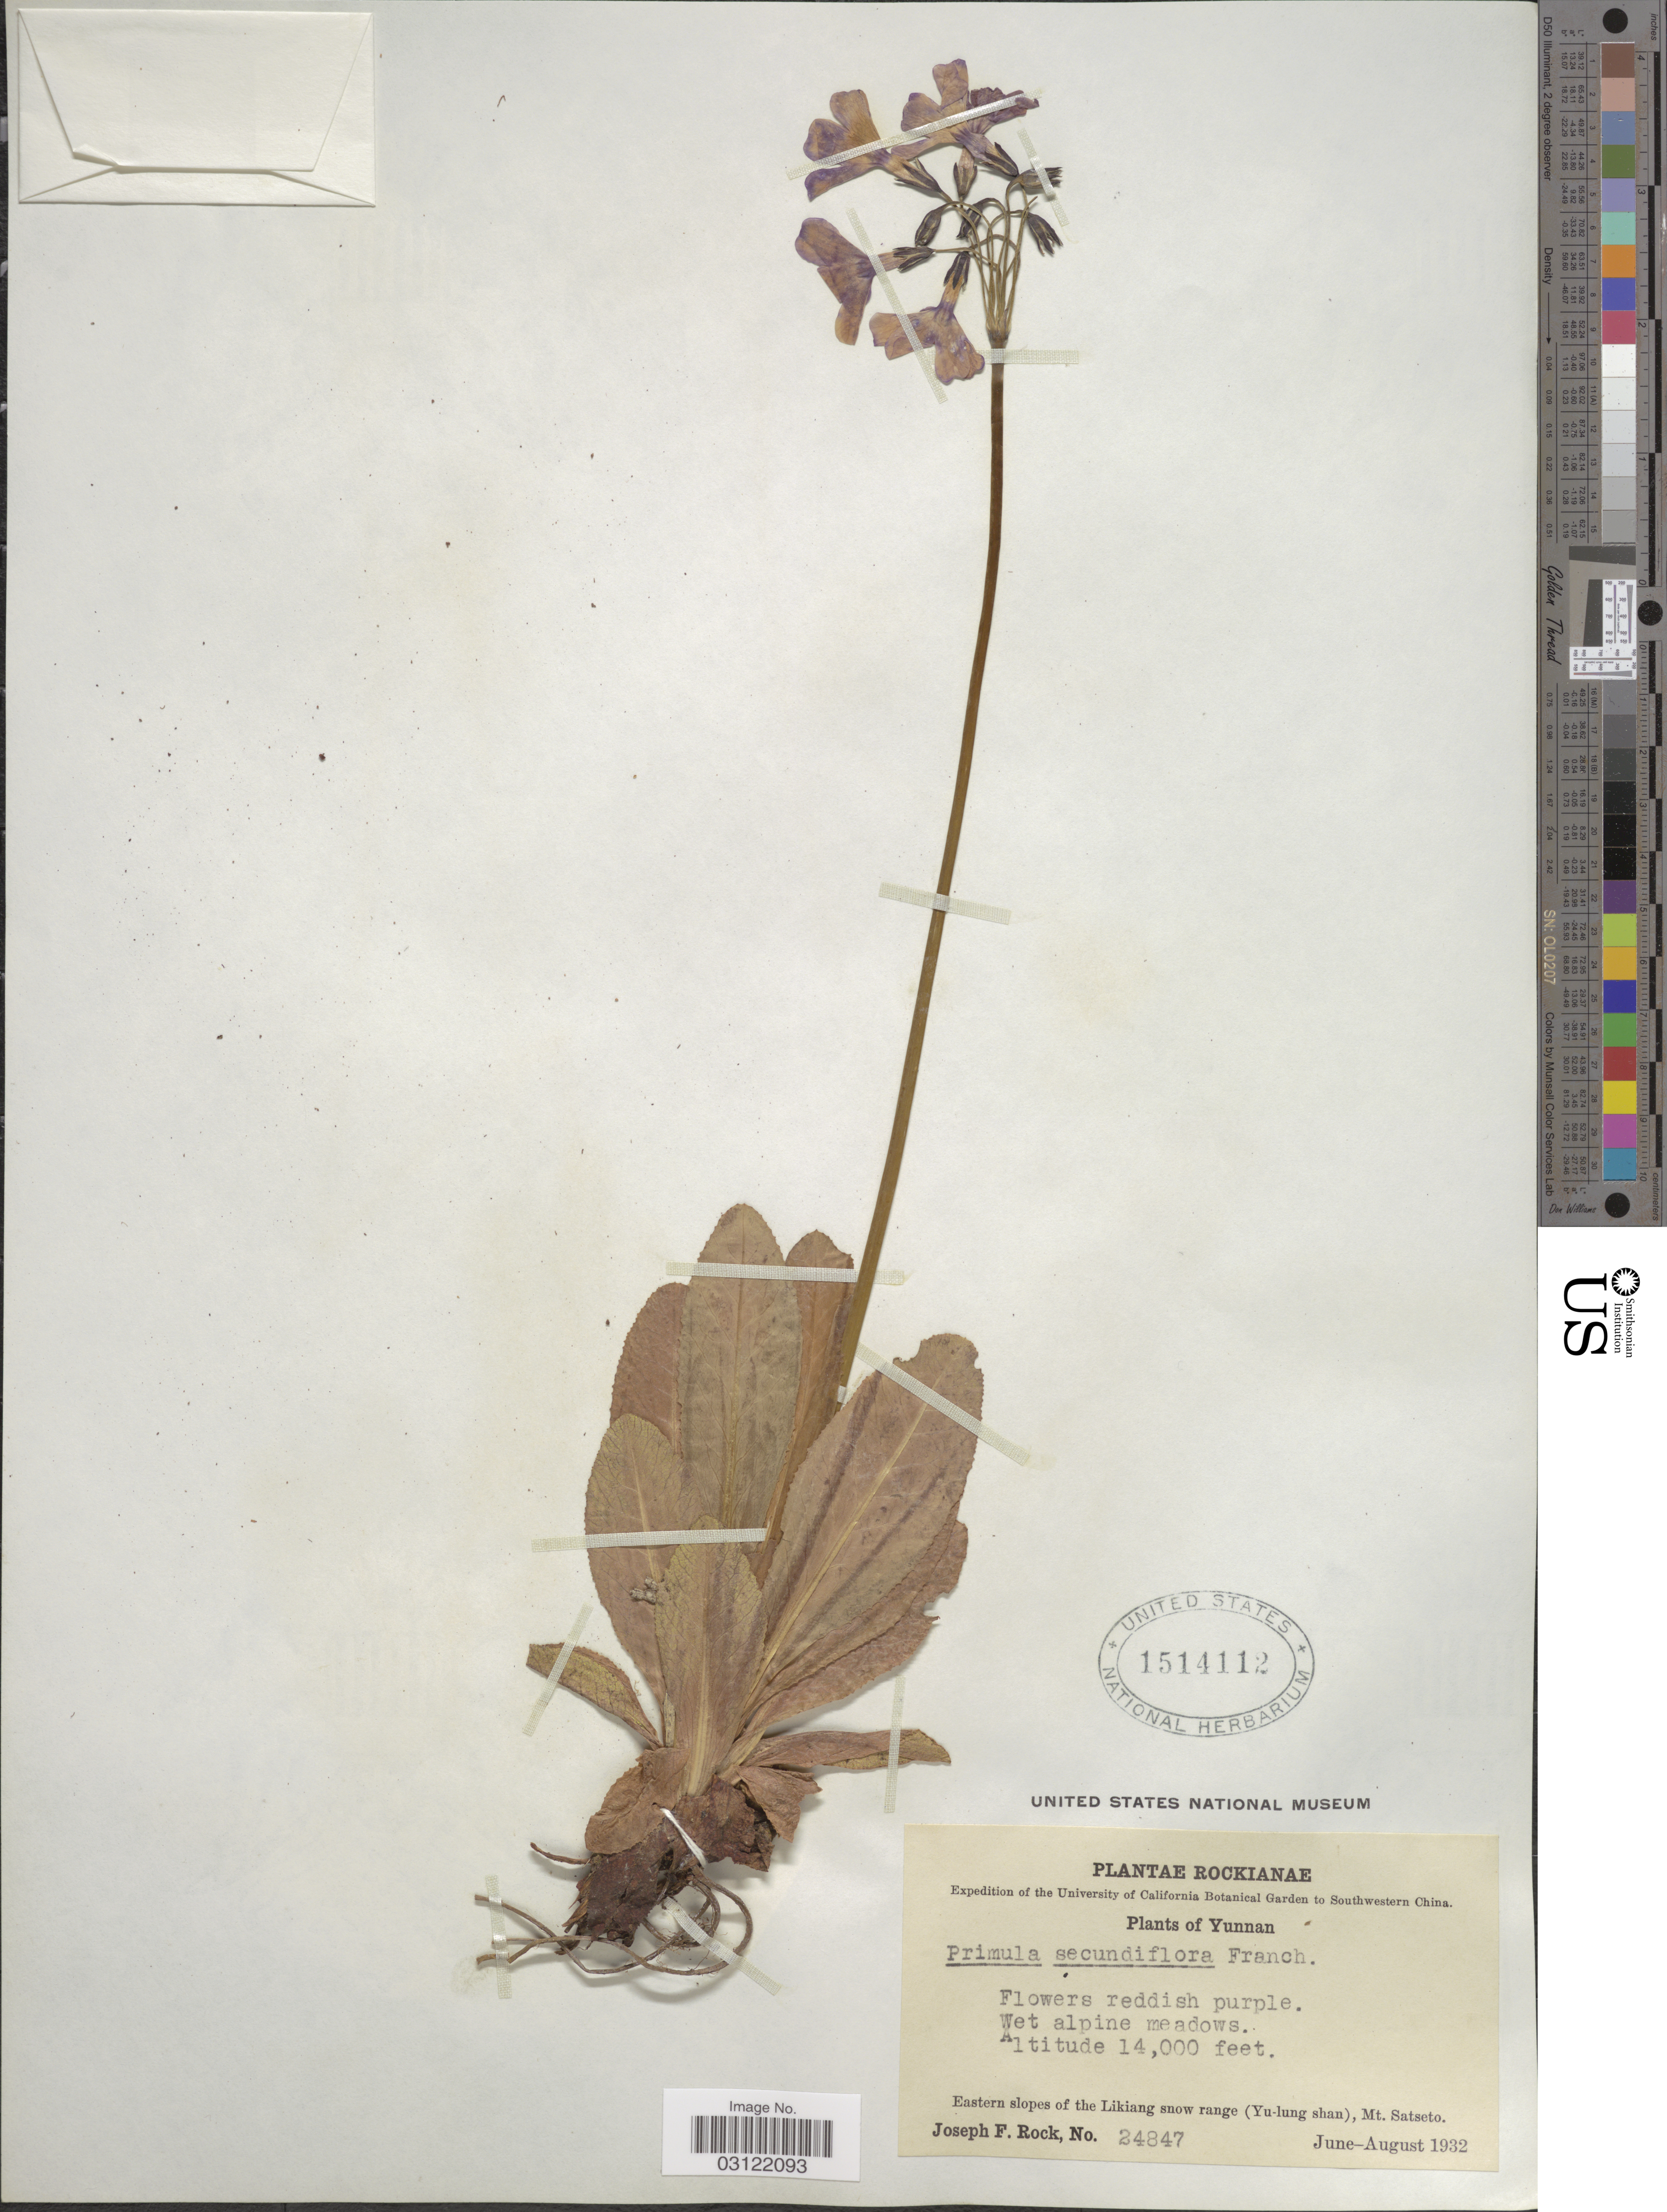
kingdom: Plantae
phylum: Tracheophyta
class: Magnoliopsida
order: Ericales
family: Primulaceae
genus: Primula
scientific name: Primula secundiflora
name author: Franch.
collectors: J. F. Rock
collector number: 24847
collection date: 1932-06/1932-08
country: China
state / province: Yunnan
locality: Southwestern China. Eastern slopes of the Likiang snow range (Yu-lung shan), Mt. Satseto.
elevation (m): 4267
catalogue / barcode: US 1514112